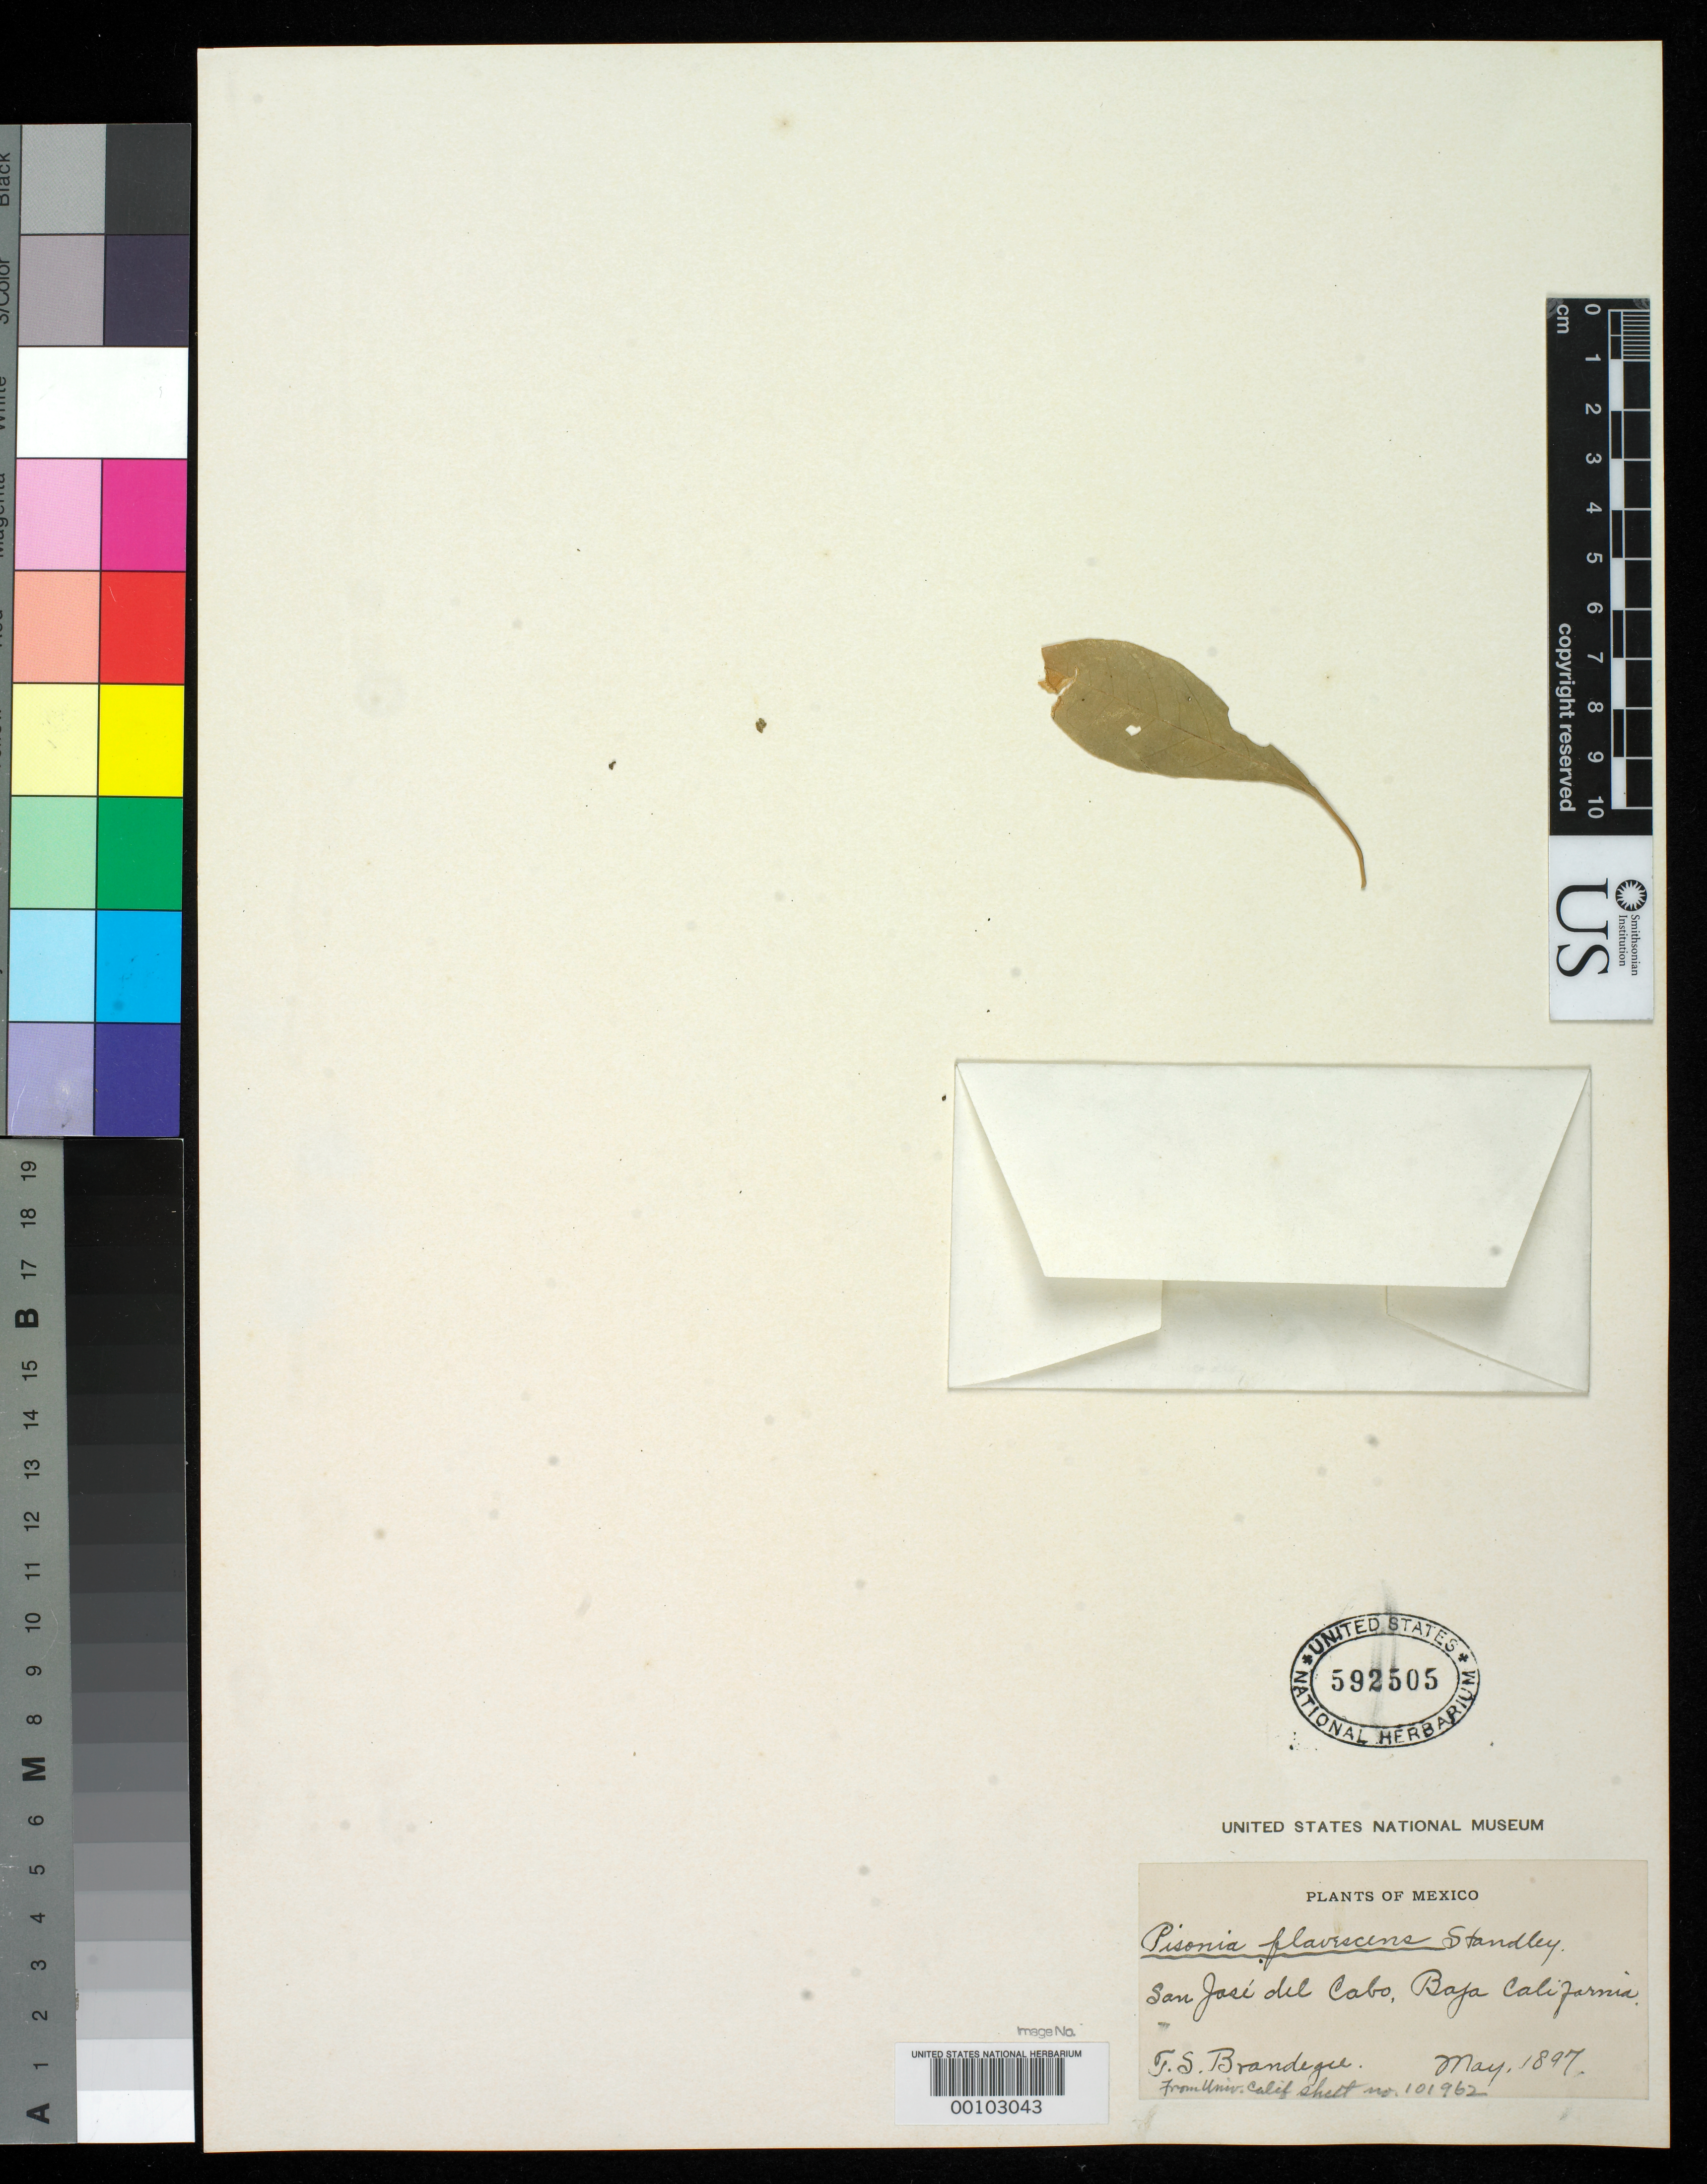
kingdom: Plantae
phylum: Tracheophyta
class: Magnoliopsida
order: Caryophyllales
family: Nyctaginaceae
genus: Pisonia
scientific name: Pisonia flavescens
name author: Standl.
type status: Type Fragment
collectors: T. S. Brandegee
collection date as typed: May 1897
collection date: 1897-05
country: Mexico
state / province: Baja California Sur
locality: San José del Cabo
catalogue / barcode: US 592505